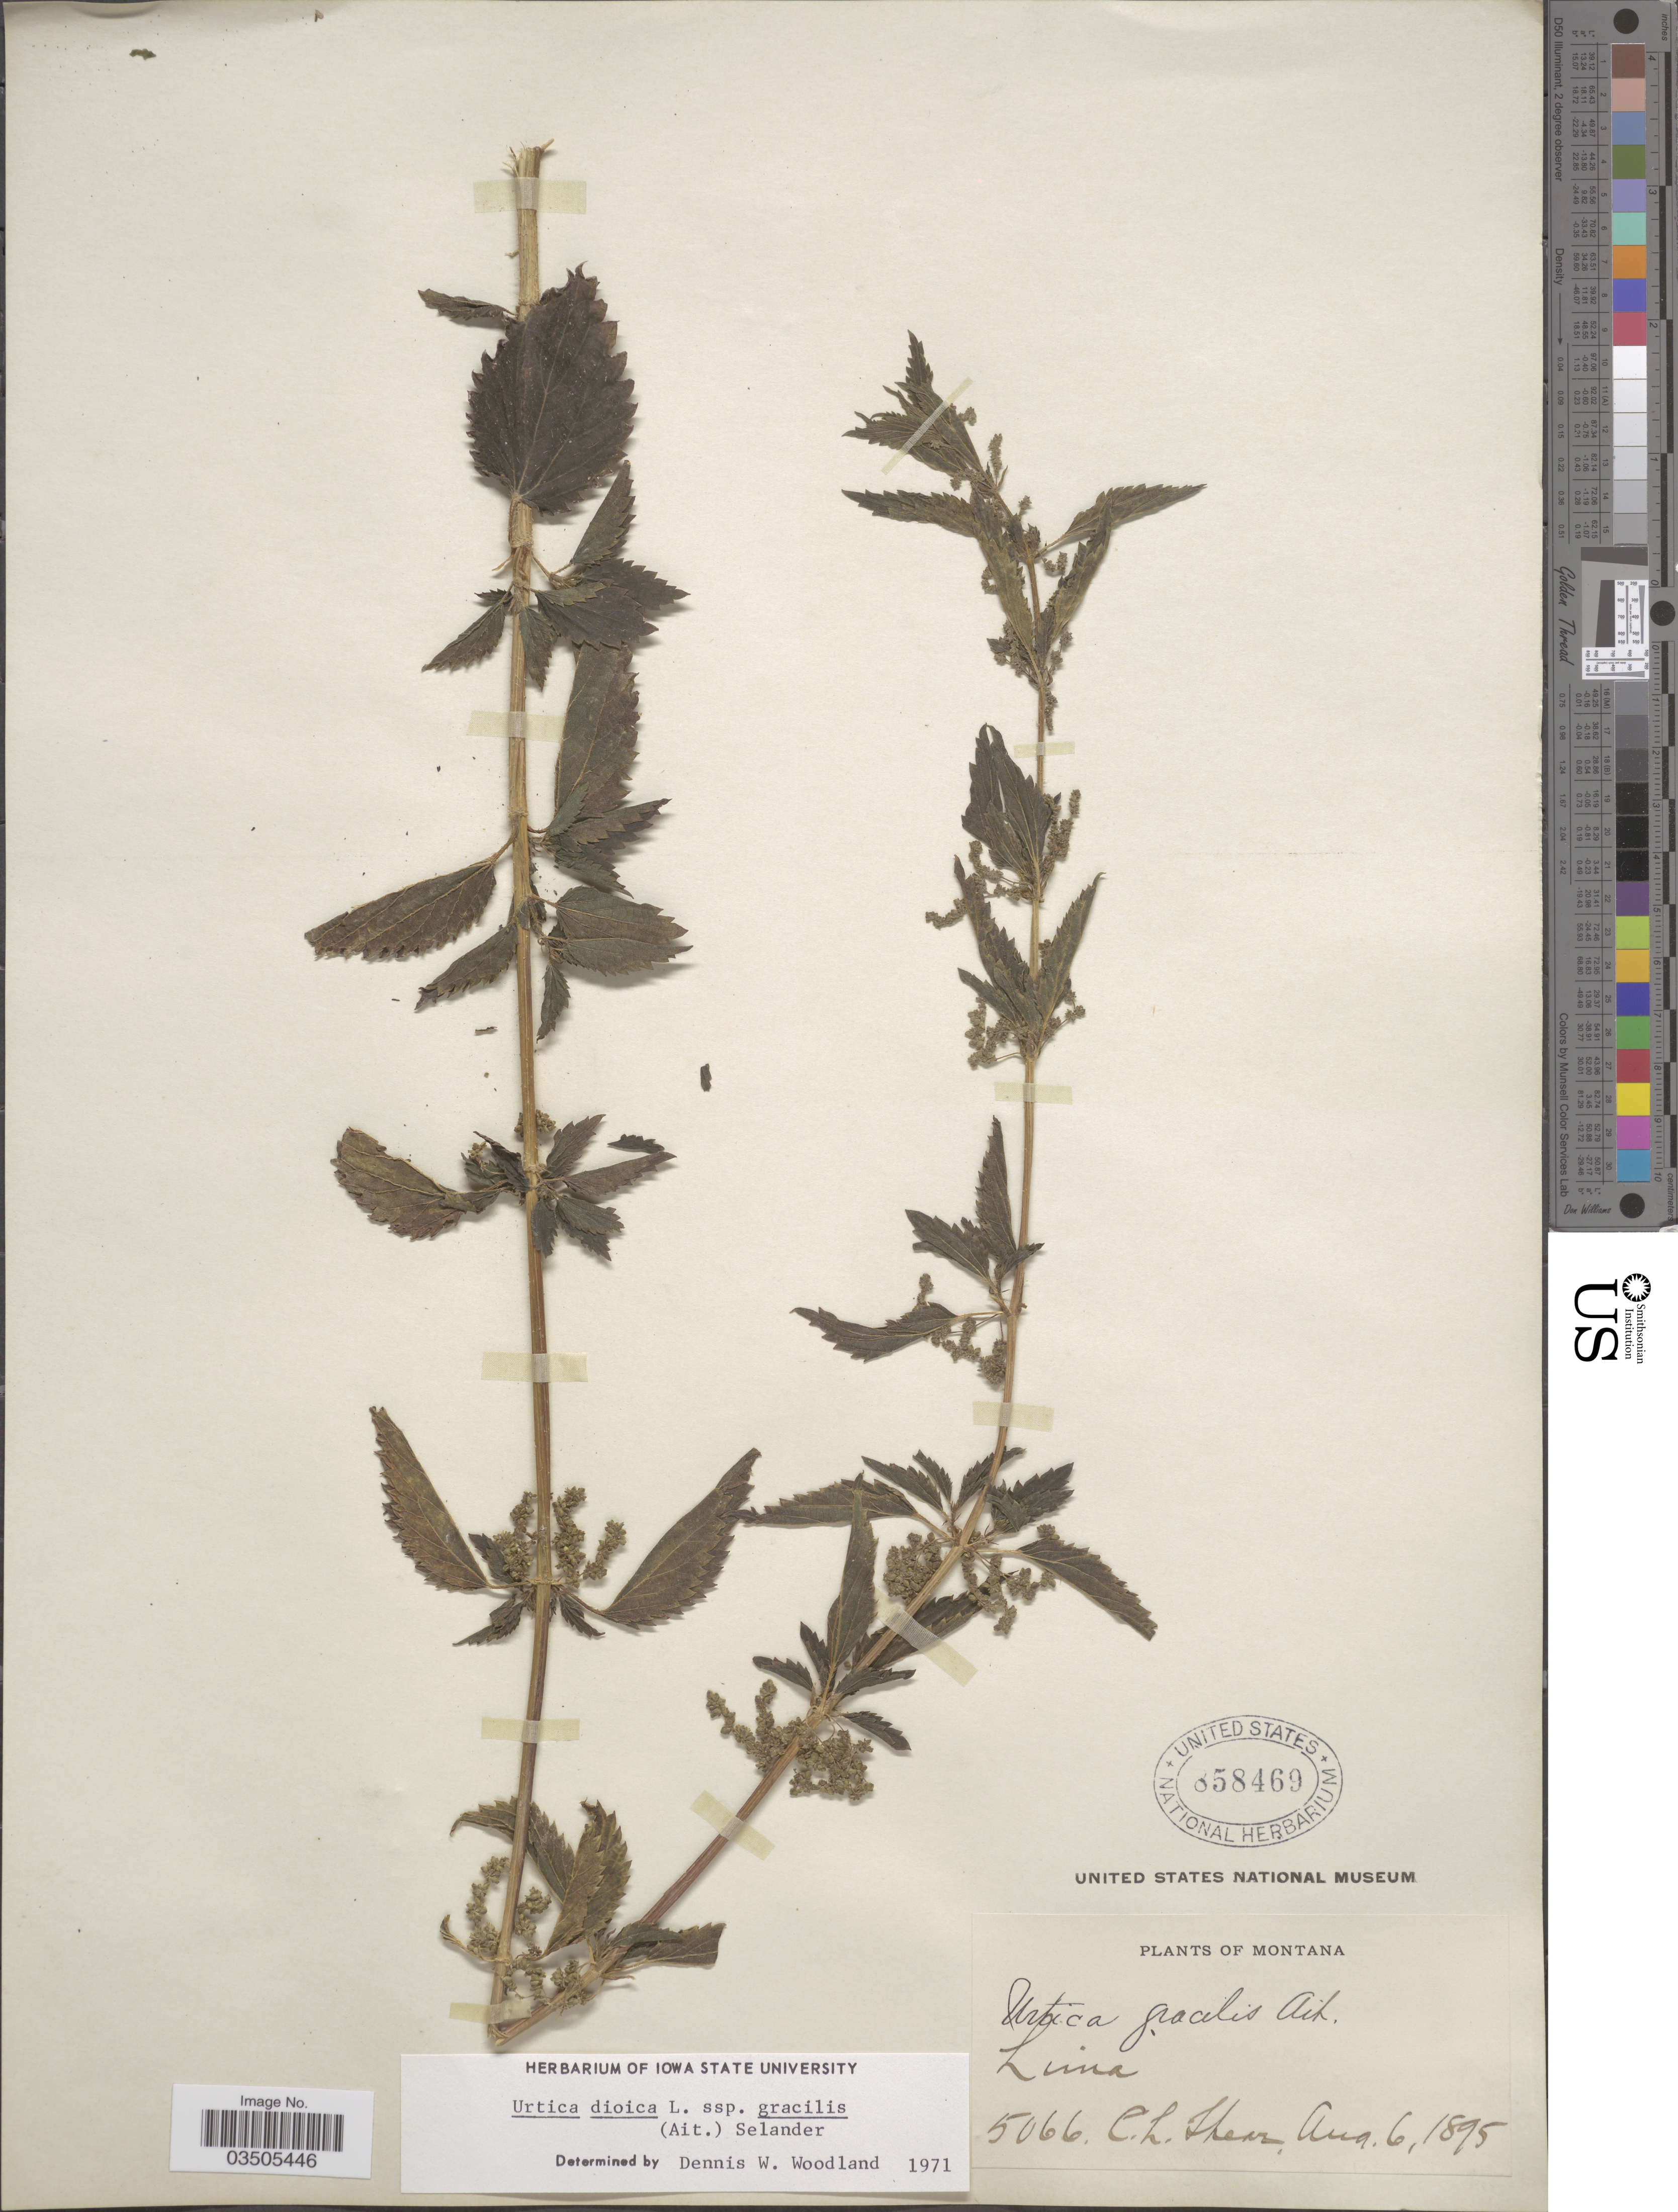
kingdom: Plantae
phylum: Tracheophyta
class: Magnoliopsida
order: Rosales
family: Urticaceae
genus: Urtica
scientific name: Urtica dioica subsp. gracilis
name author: L.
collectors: C. L. Shear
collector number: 5066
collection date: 1895-08-06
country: United States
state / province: Montana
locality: Lima.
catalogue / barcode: US 858469